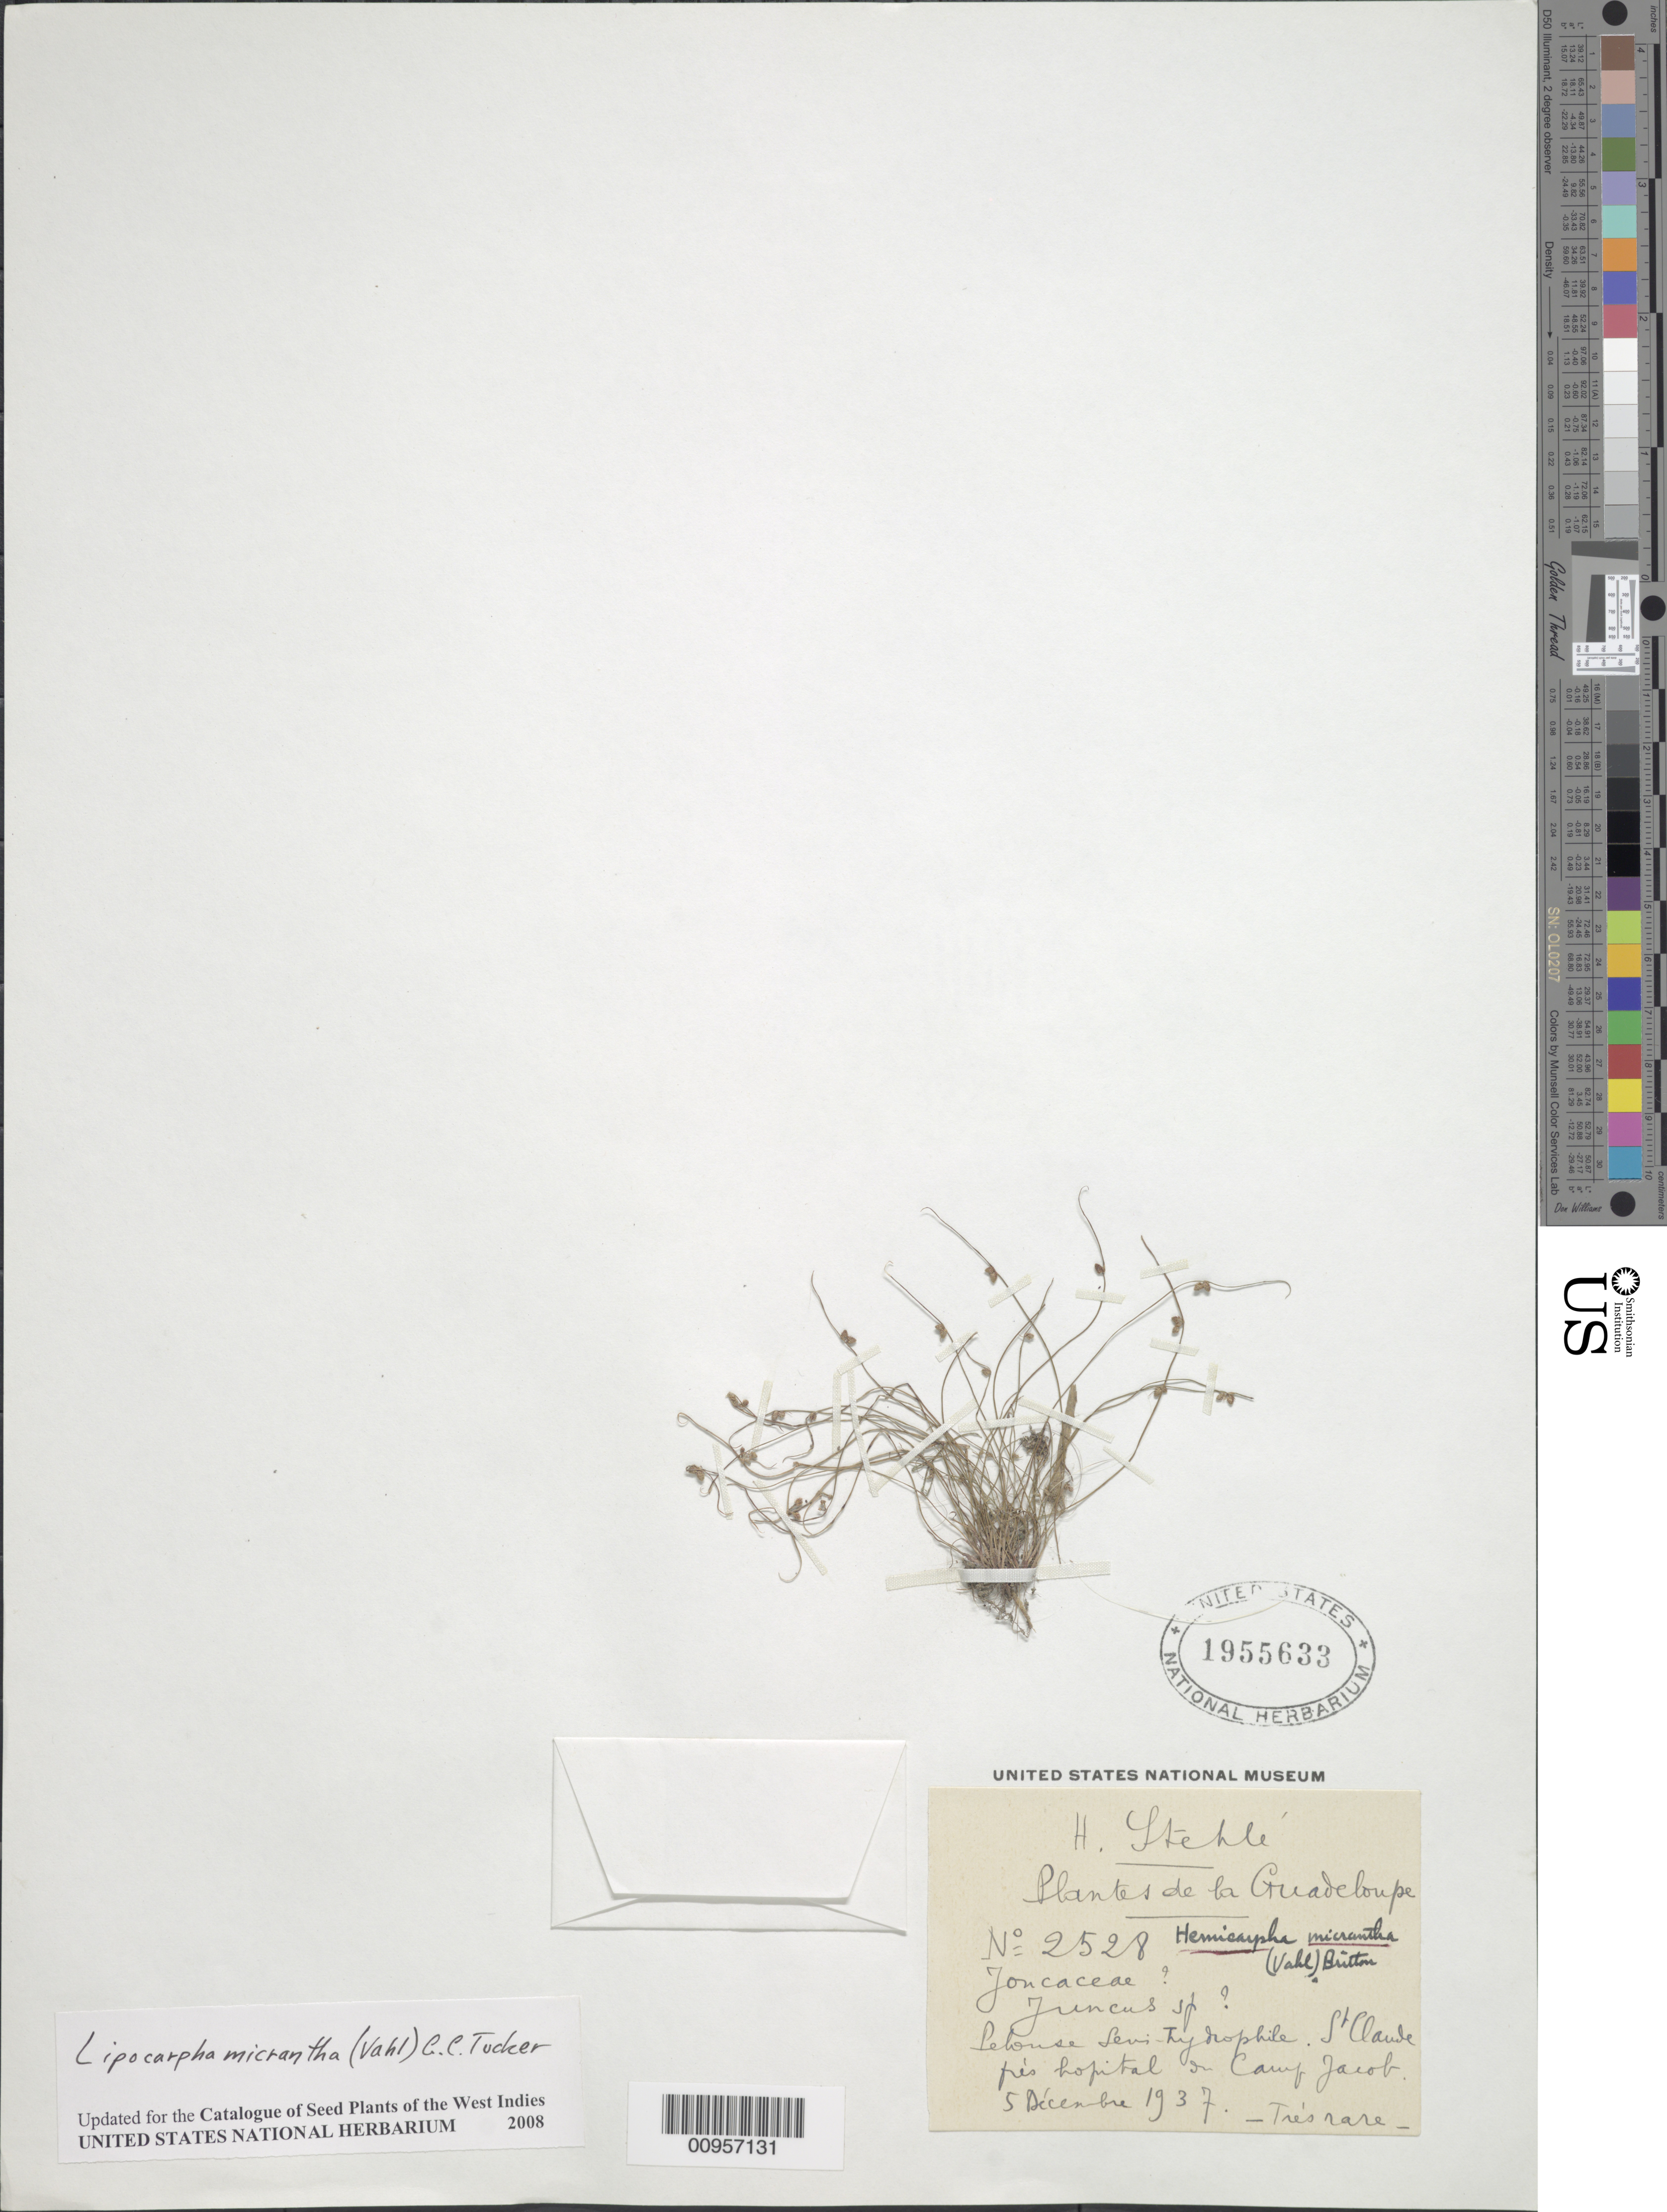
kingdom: Plantae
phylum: Tracheophyta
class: Liliopsida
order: Poales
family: Cyperaceae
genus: Cyperus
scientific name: Cyperus subsquarrosus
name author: (Muhl.) Bauters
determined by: Strong, M. T., (US), Smithsonian Institution - National Museum of Natural History (UNITED STATES)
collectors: H. Stehlé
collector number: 2528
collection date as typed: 05 Dec 1937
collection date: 1937-12-05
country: Guadeloupe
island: Basse Terre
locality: St. Claude, prés hopital du Camp Jacob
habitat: Pelouses semi-hydrophile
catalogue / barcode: US 1955633